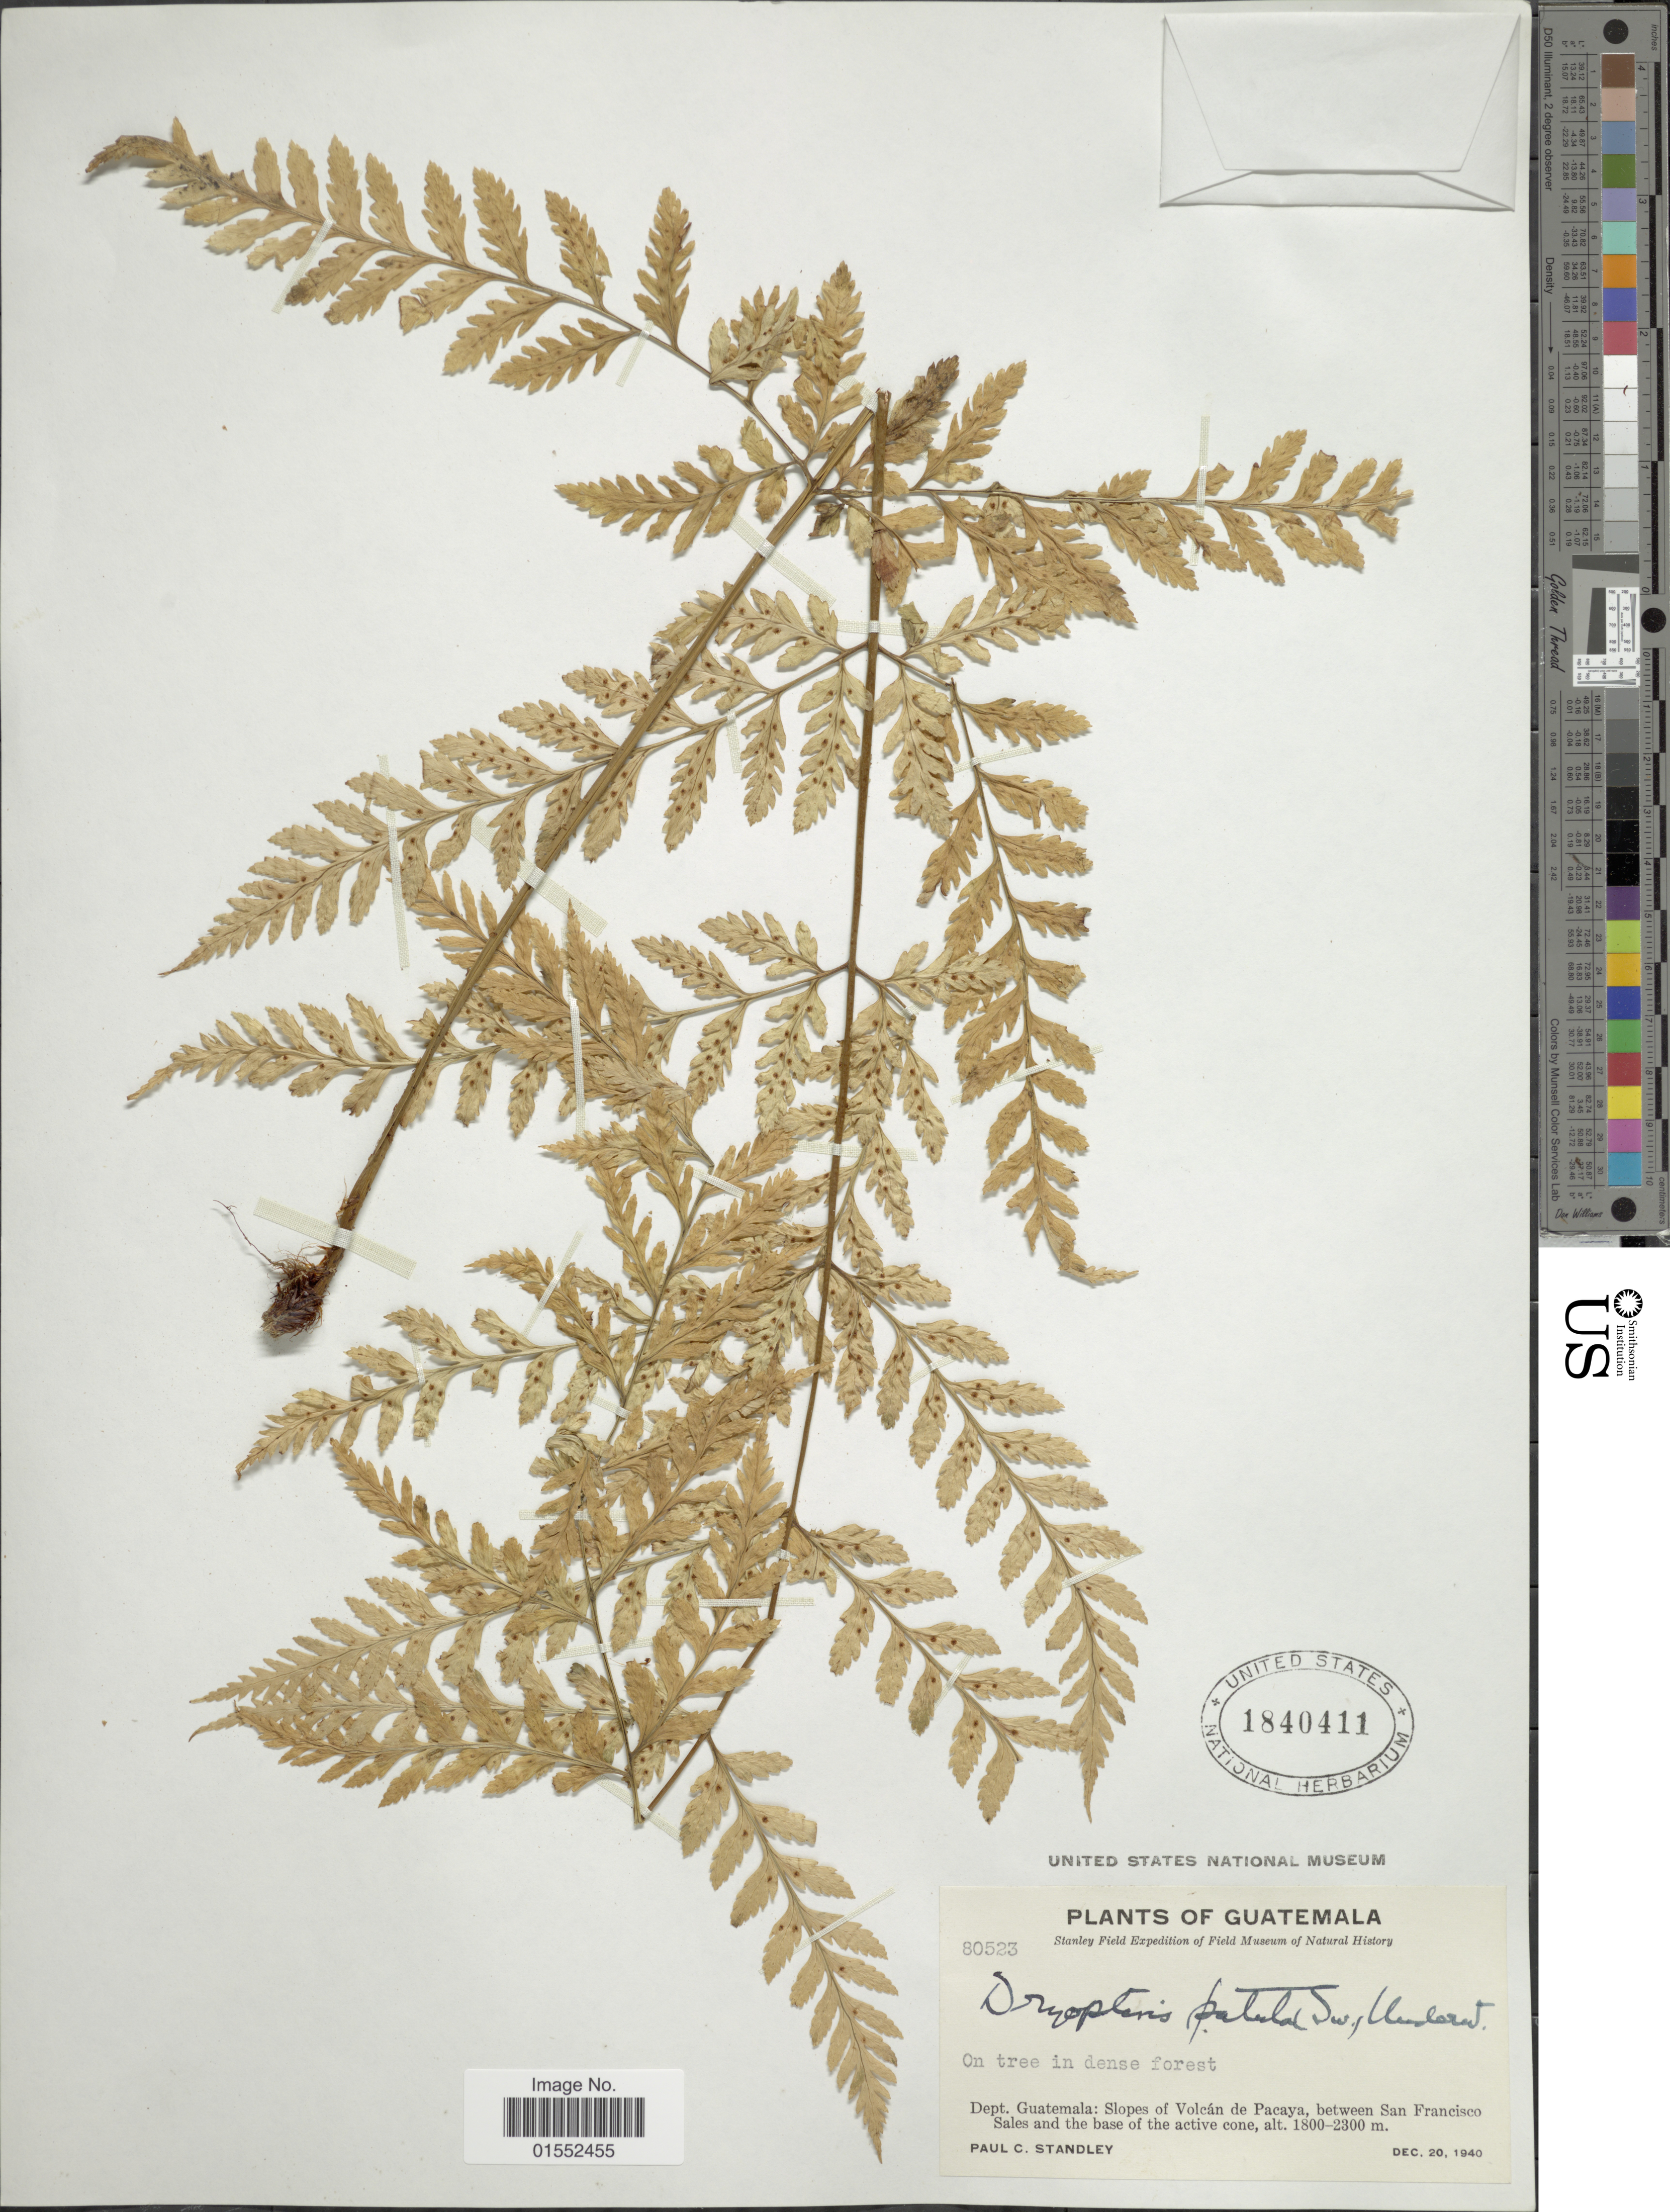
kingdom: Plantae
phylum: Tracheophyta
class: Polypodiopsida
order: Polypodiales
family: Dryopteridaceae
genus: Dryopteris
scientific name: Dryopteris patula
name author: (Sw.) Underw.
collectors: P. C. Standley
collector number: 80523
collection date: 1940-12-20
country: Guatemala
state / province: Guatemala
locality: Guatemala. dept, Guatemala: Slopes of Volcan de pAcaya, between San Francisco Sales and the base of the active cone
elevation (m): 1800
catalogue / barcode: US 1840411